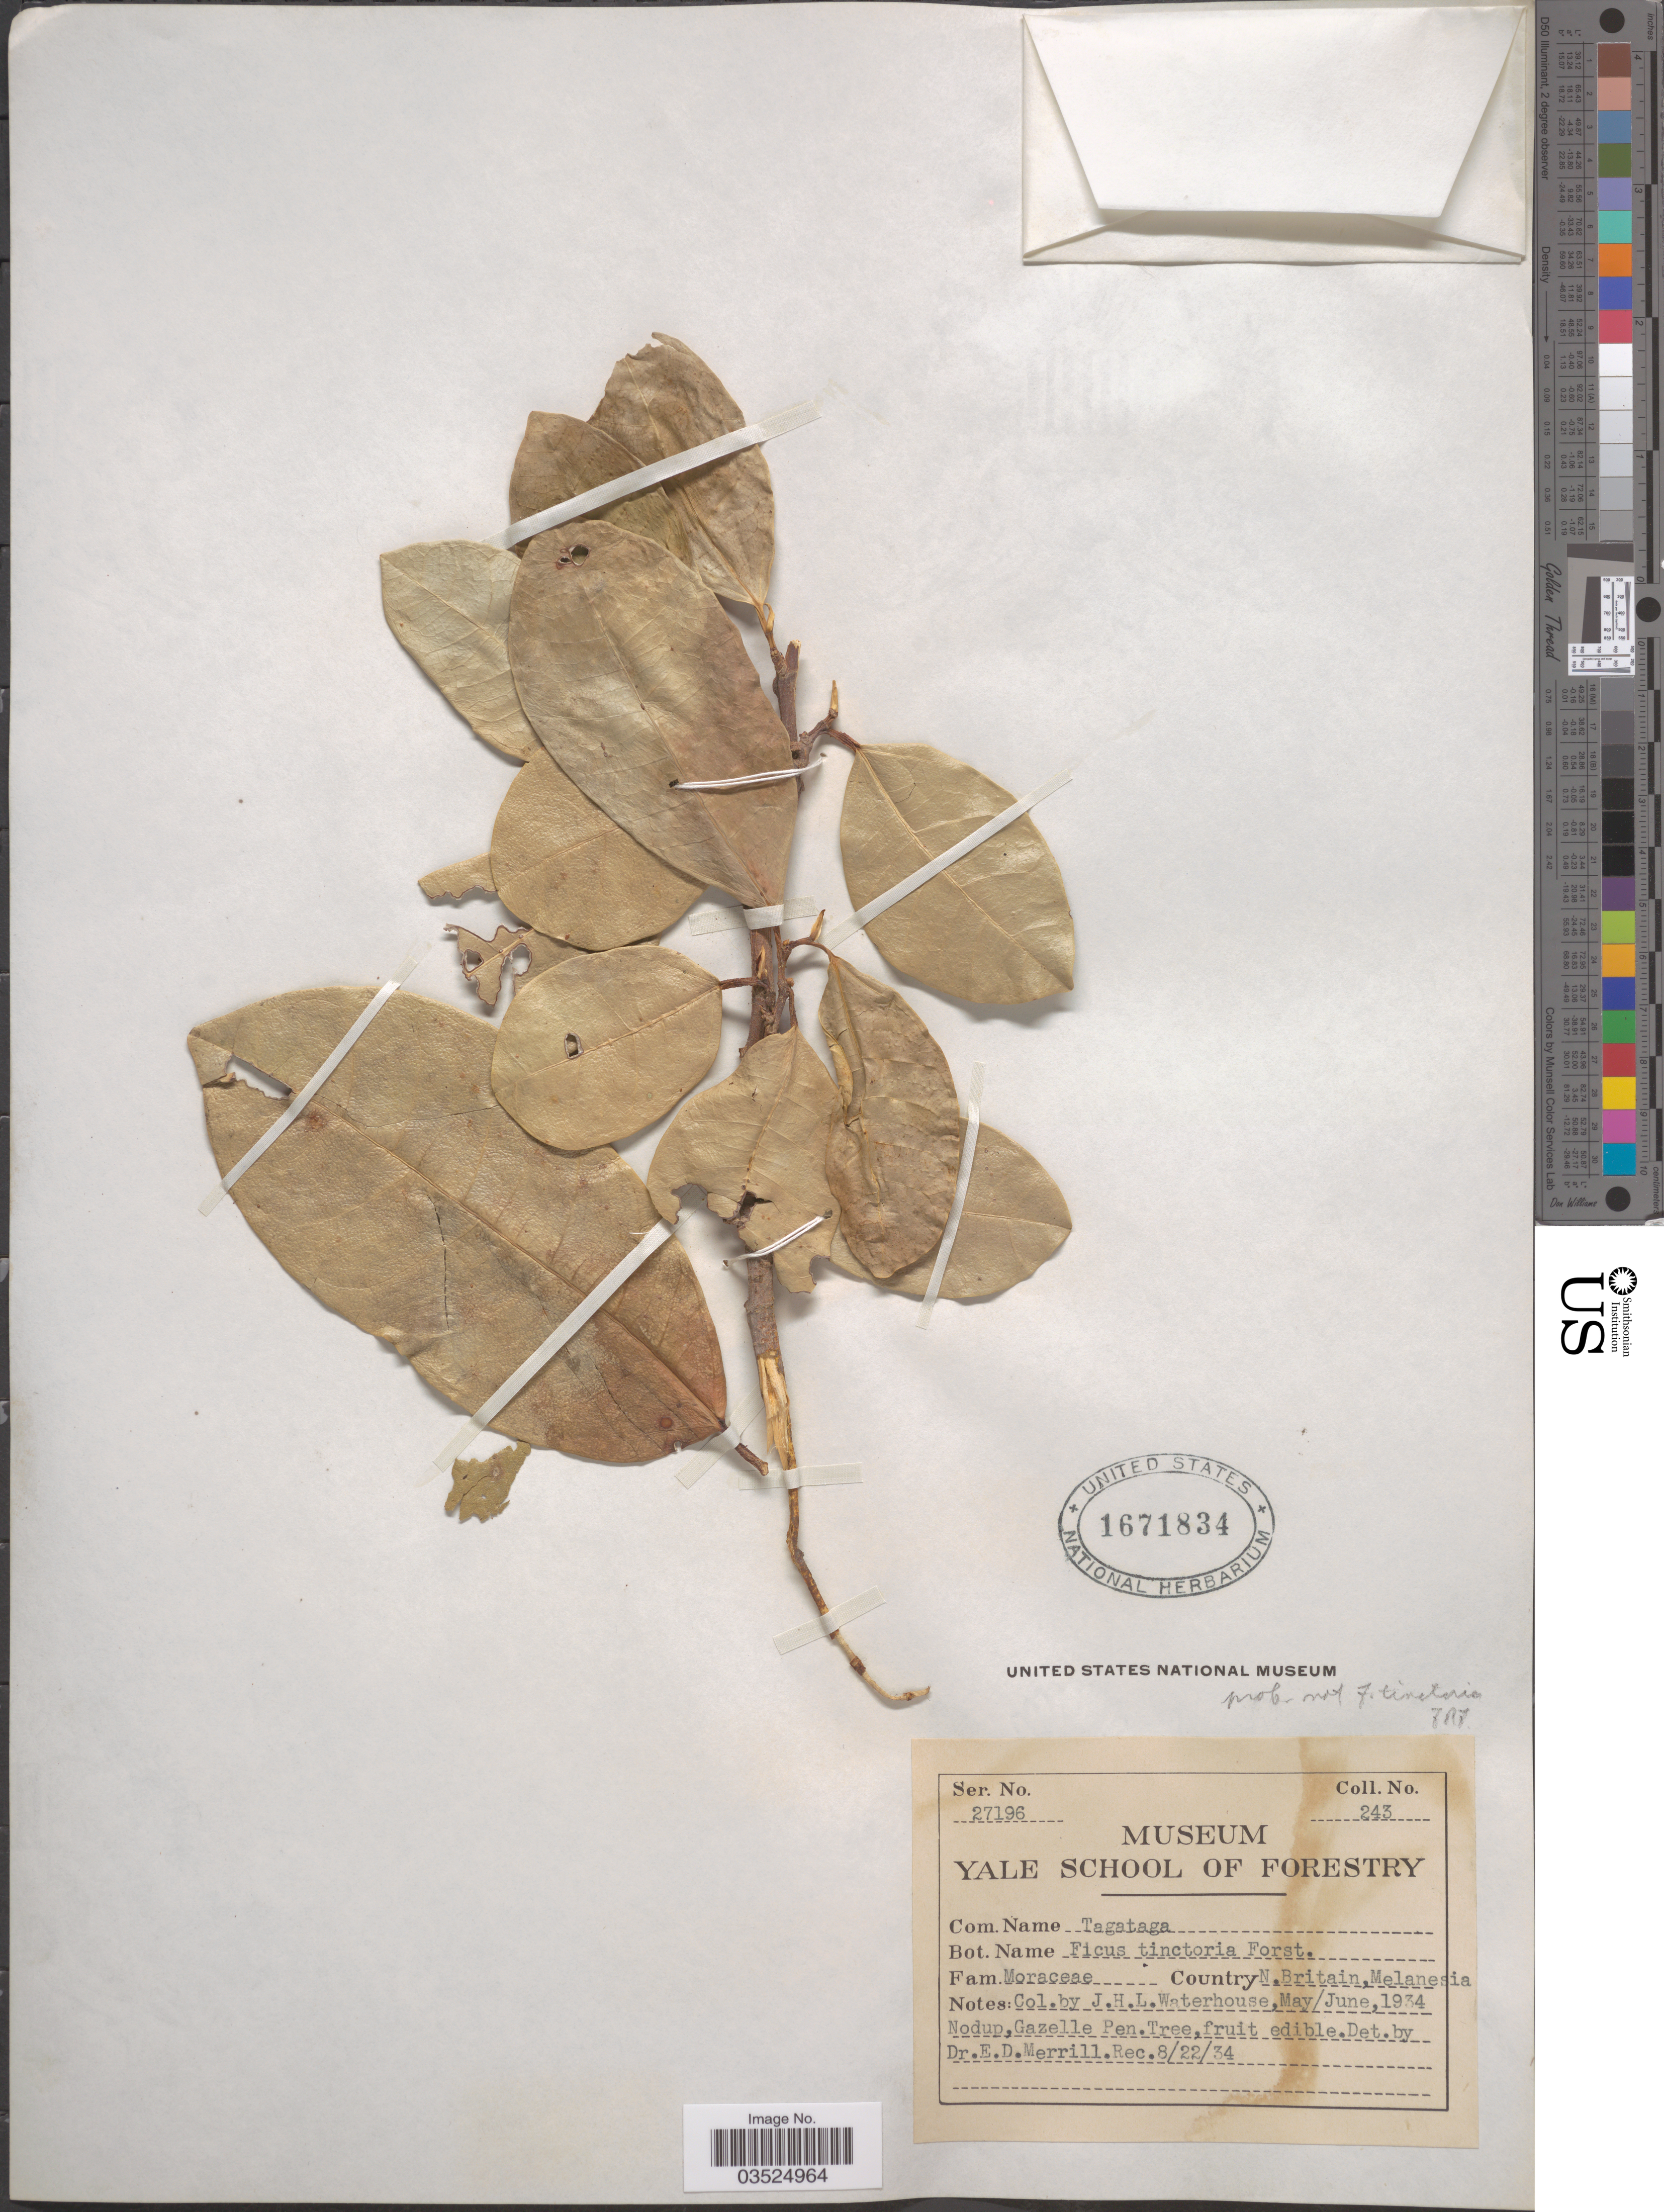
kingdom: Plantae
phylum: Tracheophyta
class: Magnoliopsida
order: Rosales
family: Moraceae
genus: Ficus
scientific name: Ficus sp.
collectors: J. Waterhouse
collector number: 243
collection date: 1934-05/1934-06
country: Papua New Guinea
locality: Country N. Britain, Melanesia.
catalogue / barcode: US 1671834